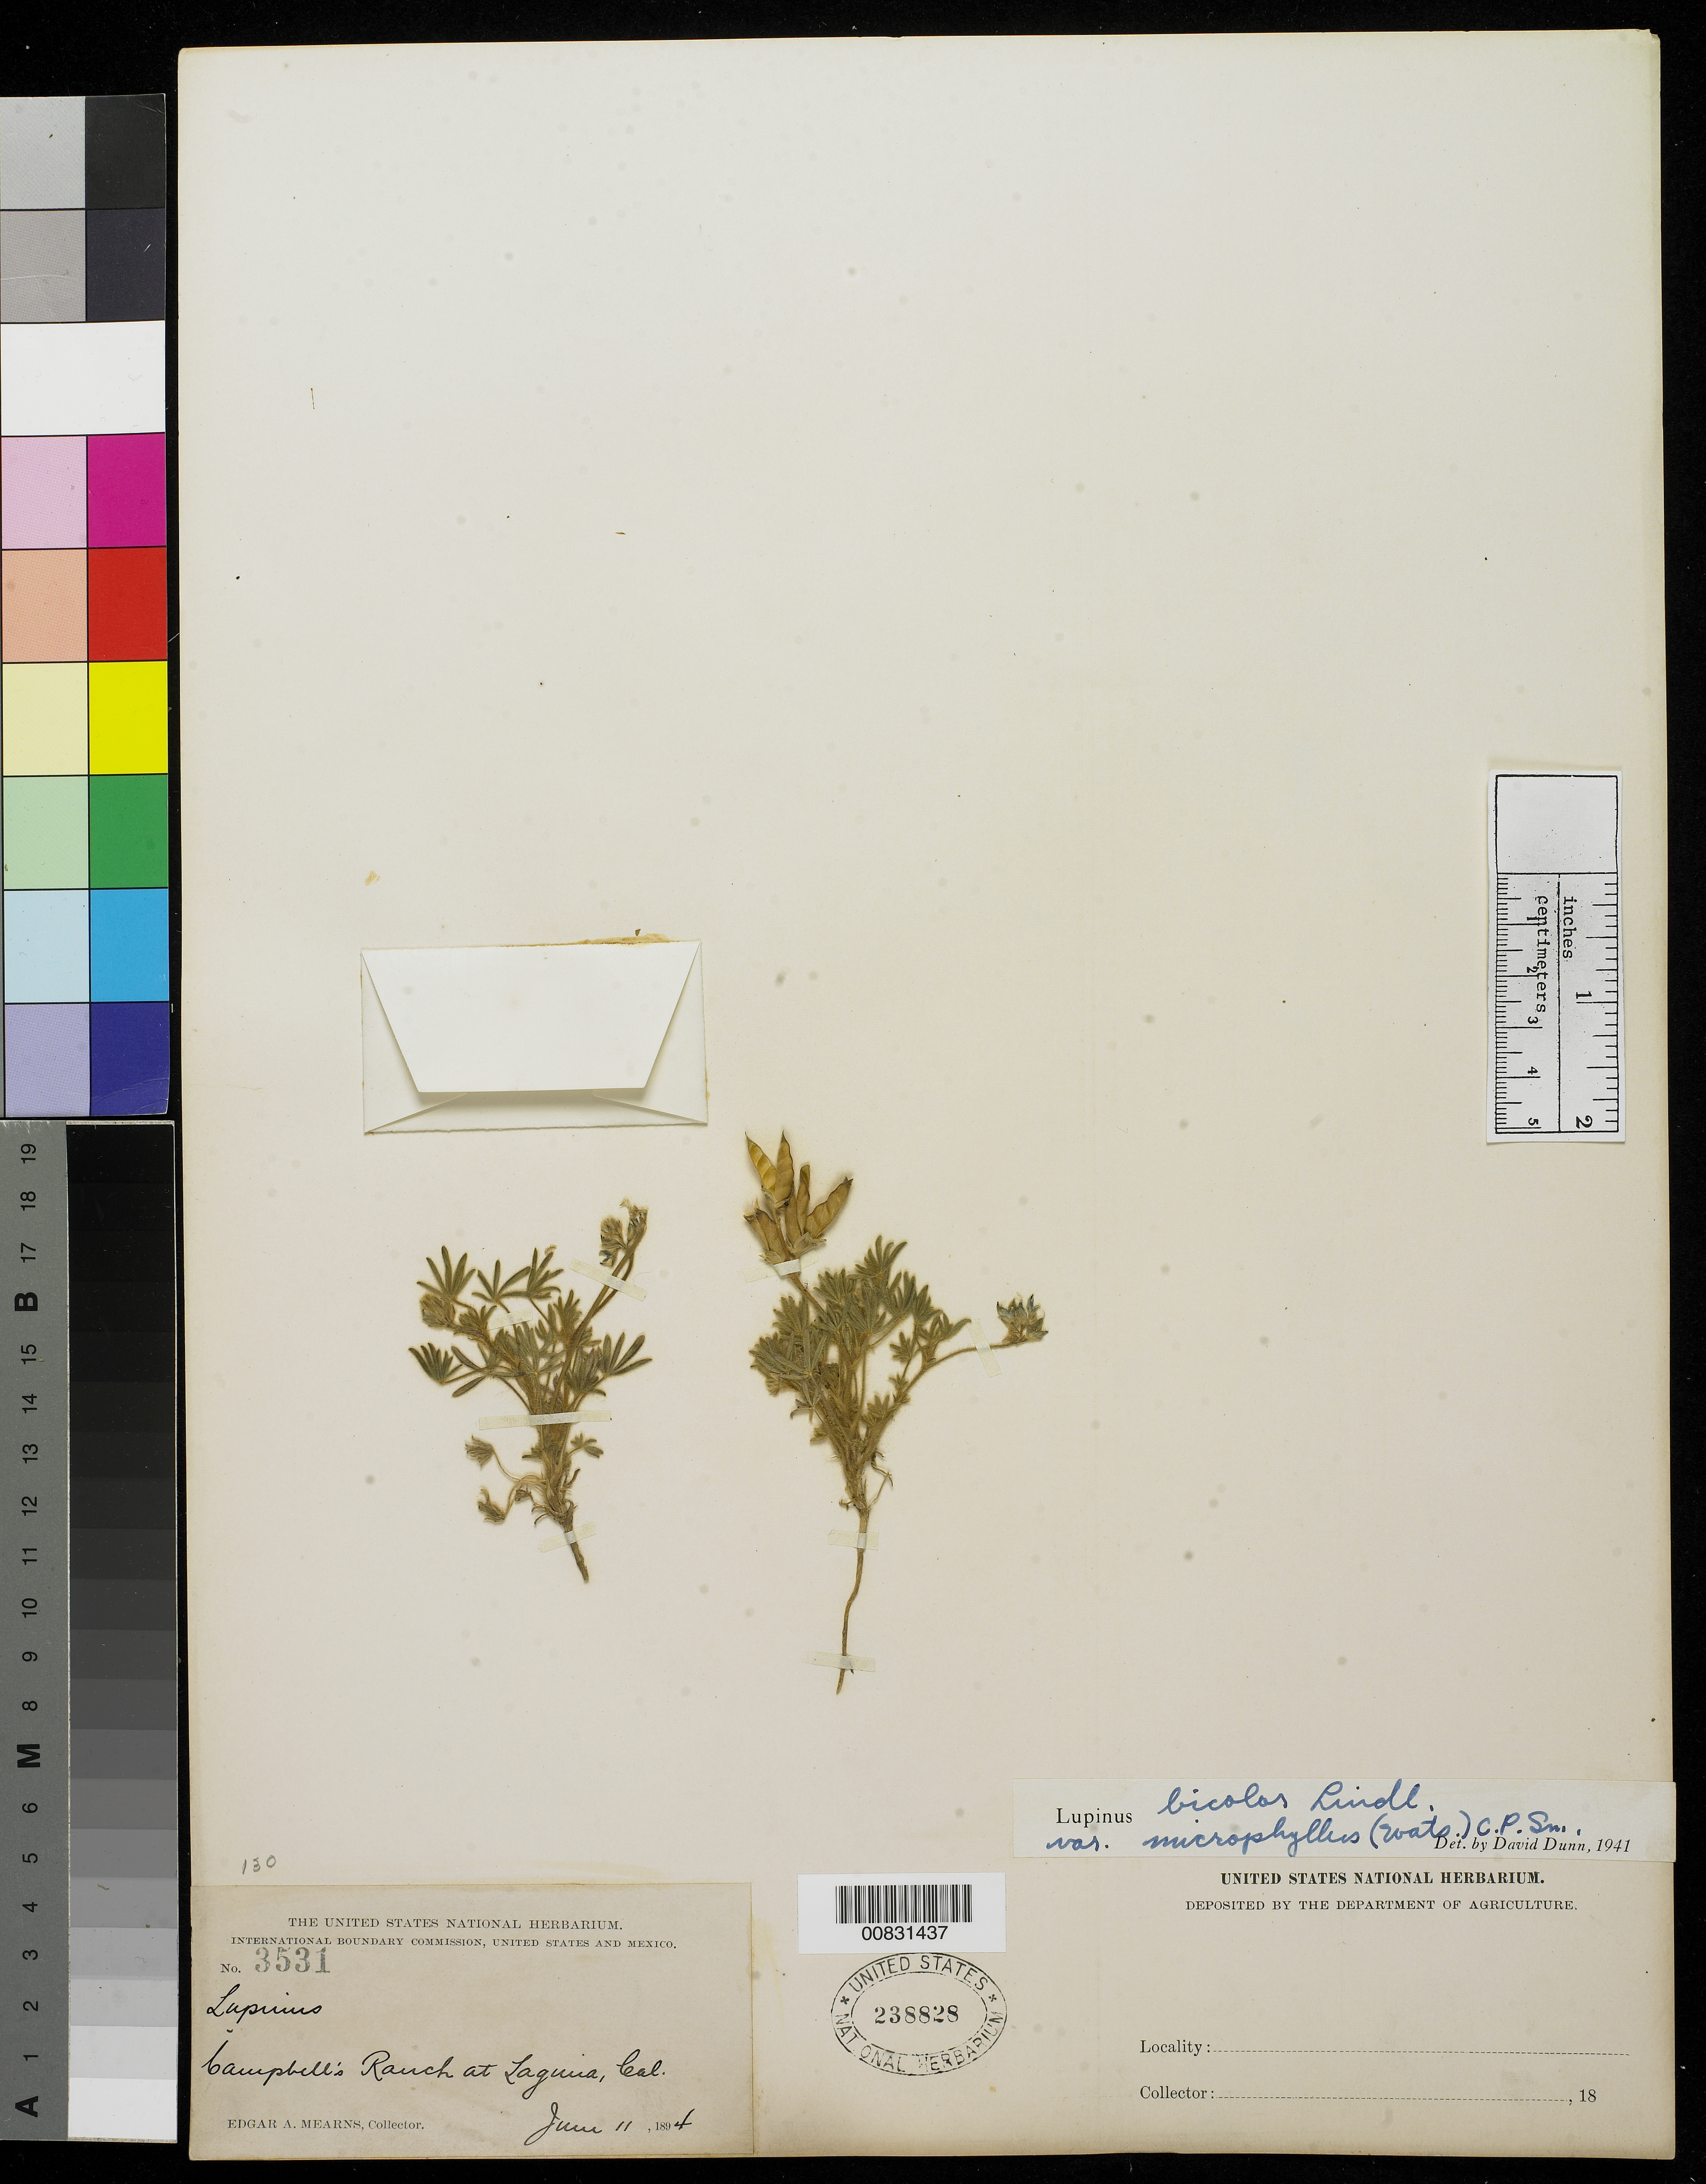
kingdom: Plantae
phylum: Tracheophyta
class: Magnoliopsida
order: Fabales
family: Fabaceae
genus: Lupinus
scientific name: Lupinus bicolor var. microphyllus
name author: Lindl.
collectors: E. A. Mearns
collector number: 3531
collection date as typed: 11 Jun 1894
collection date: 1894-06-11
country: United States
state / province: California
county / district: Orange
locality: Campbell's Ranch at Laguna, California.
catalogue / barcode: US 238828